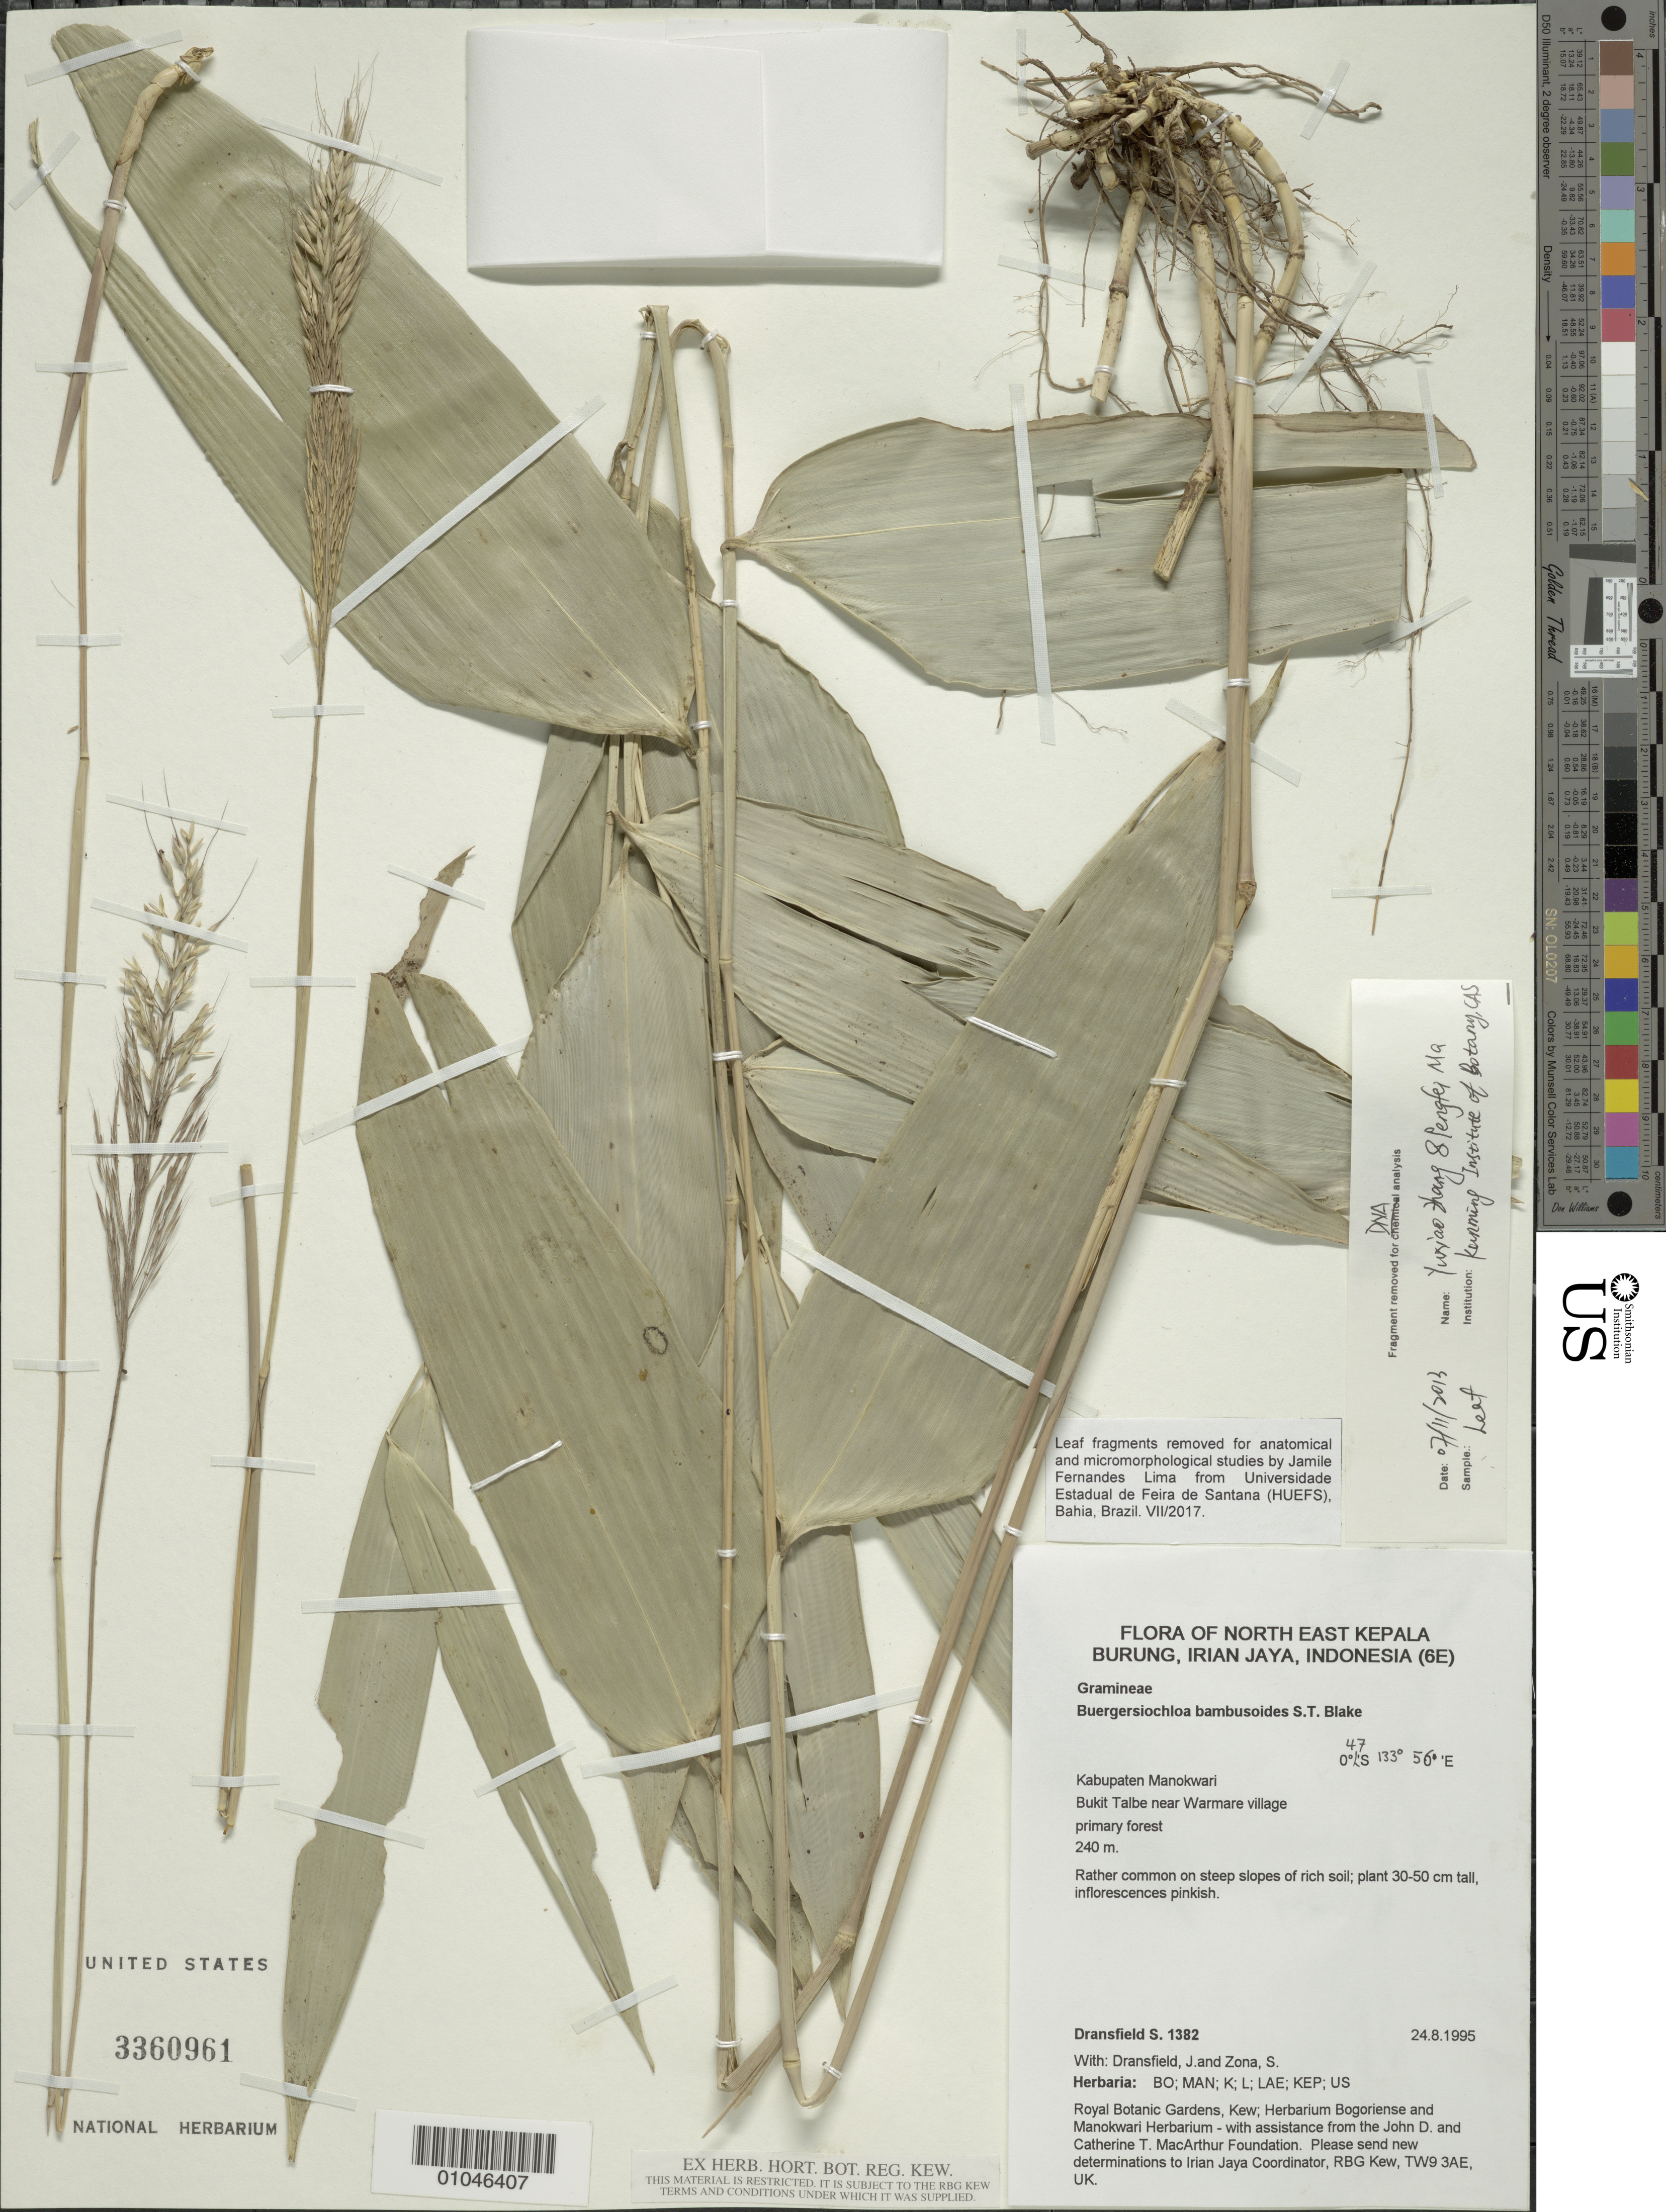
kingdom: Plantae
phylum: Tracheophyta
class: Liliopsida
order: Poales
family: Poaceae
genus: Buergersiochloa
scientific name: Buergersiochloa bambusoides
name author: Pilg.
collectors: S. Dransfield, J. Dransfield & S. Zona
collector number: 1382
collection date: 1995-08-24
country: Indonesia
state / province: Papua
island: New Guinea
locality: Kabupaten Manokwari, Bukit Talbe near Warmare village, NE Kepala Burung. Irian Barat.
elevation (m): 240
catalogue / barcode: US 3360961